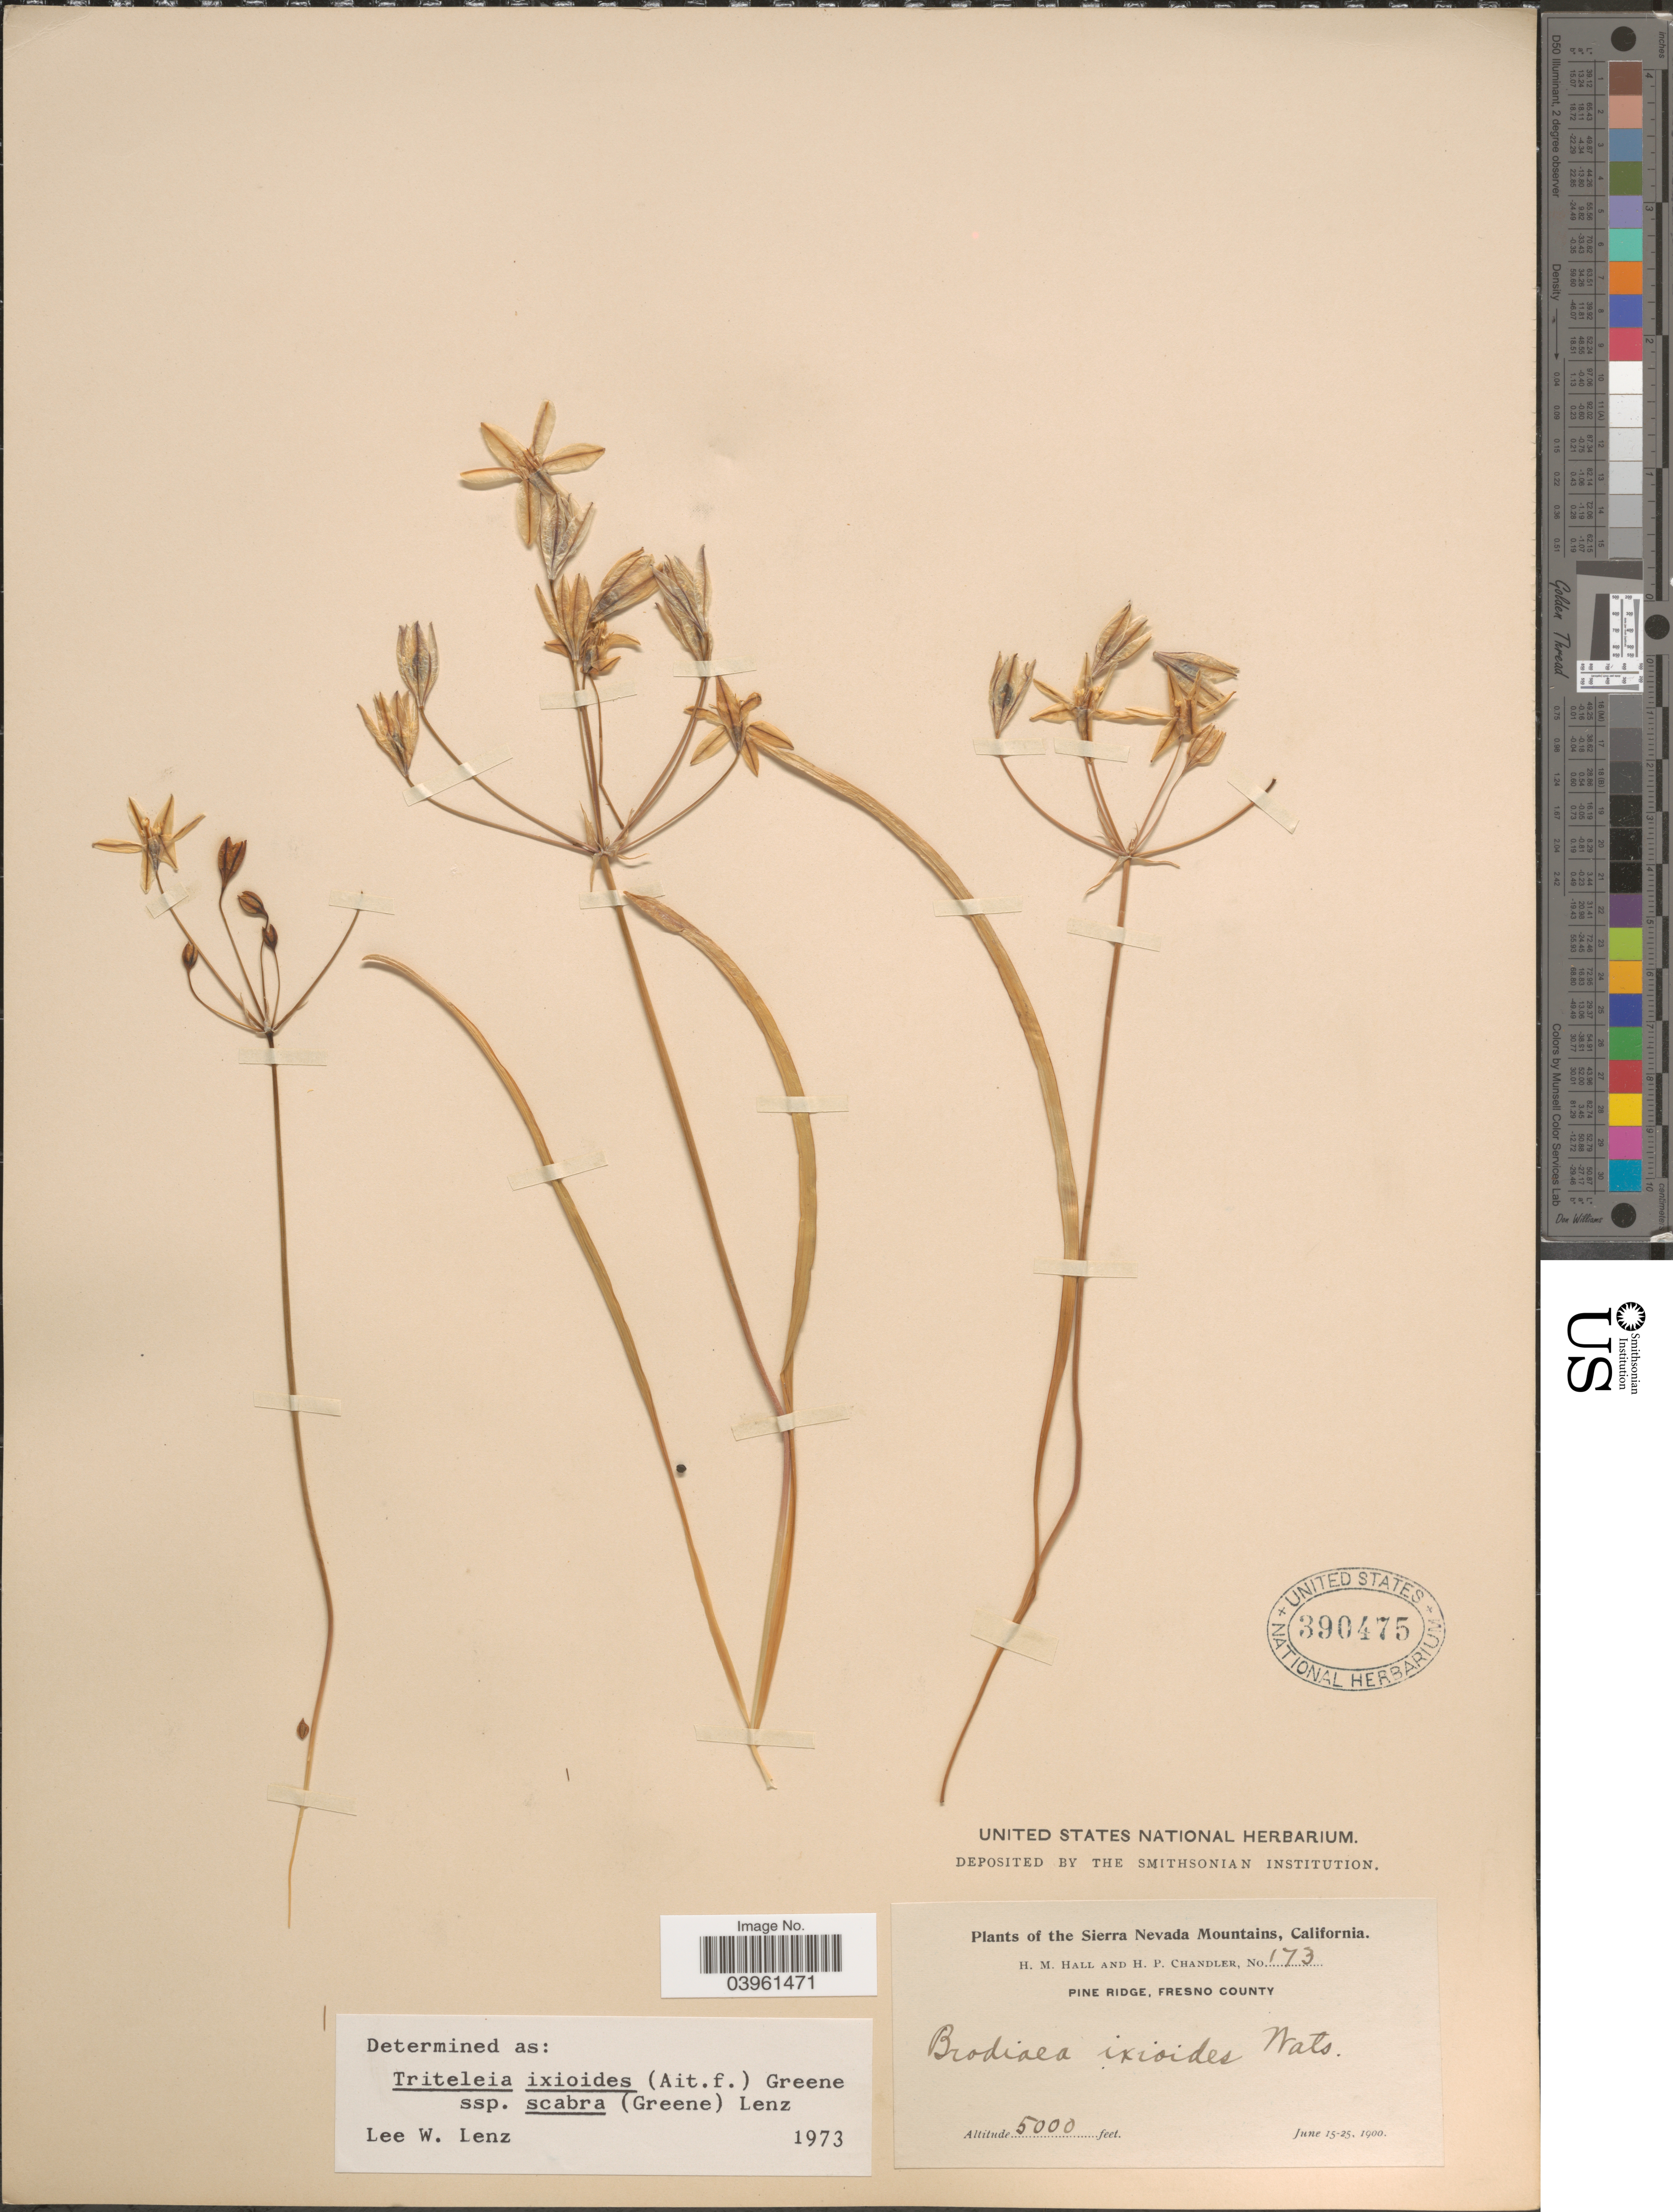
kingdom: Plantae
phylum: Tracheophyta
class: Liliopsida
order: Asparagales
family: Asparagaceae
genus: Triteleia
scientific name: Triteleia ixioides subsp. scabra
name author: (R. Br.) Greene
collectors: H. M. Hall & H. Chandler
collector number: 173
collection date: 1900-06-15/1900-06-25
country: United States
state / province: California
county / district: Fresno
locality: The Sierra Nevada Mountains. Pine Ridge, Fresno County.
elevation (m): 1524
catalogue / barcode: US 390475